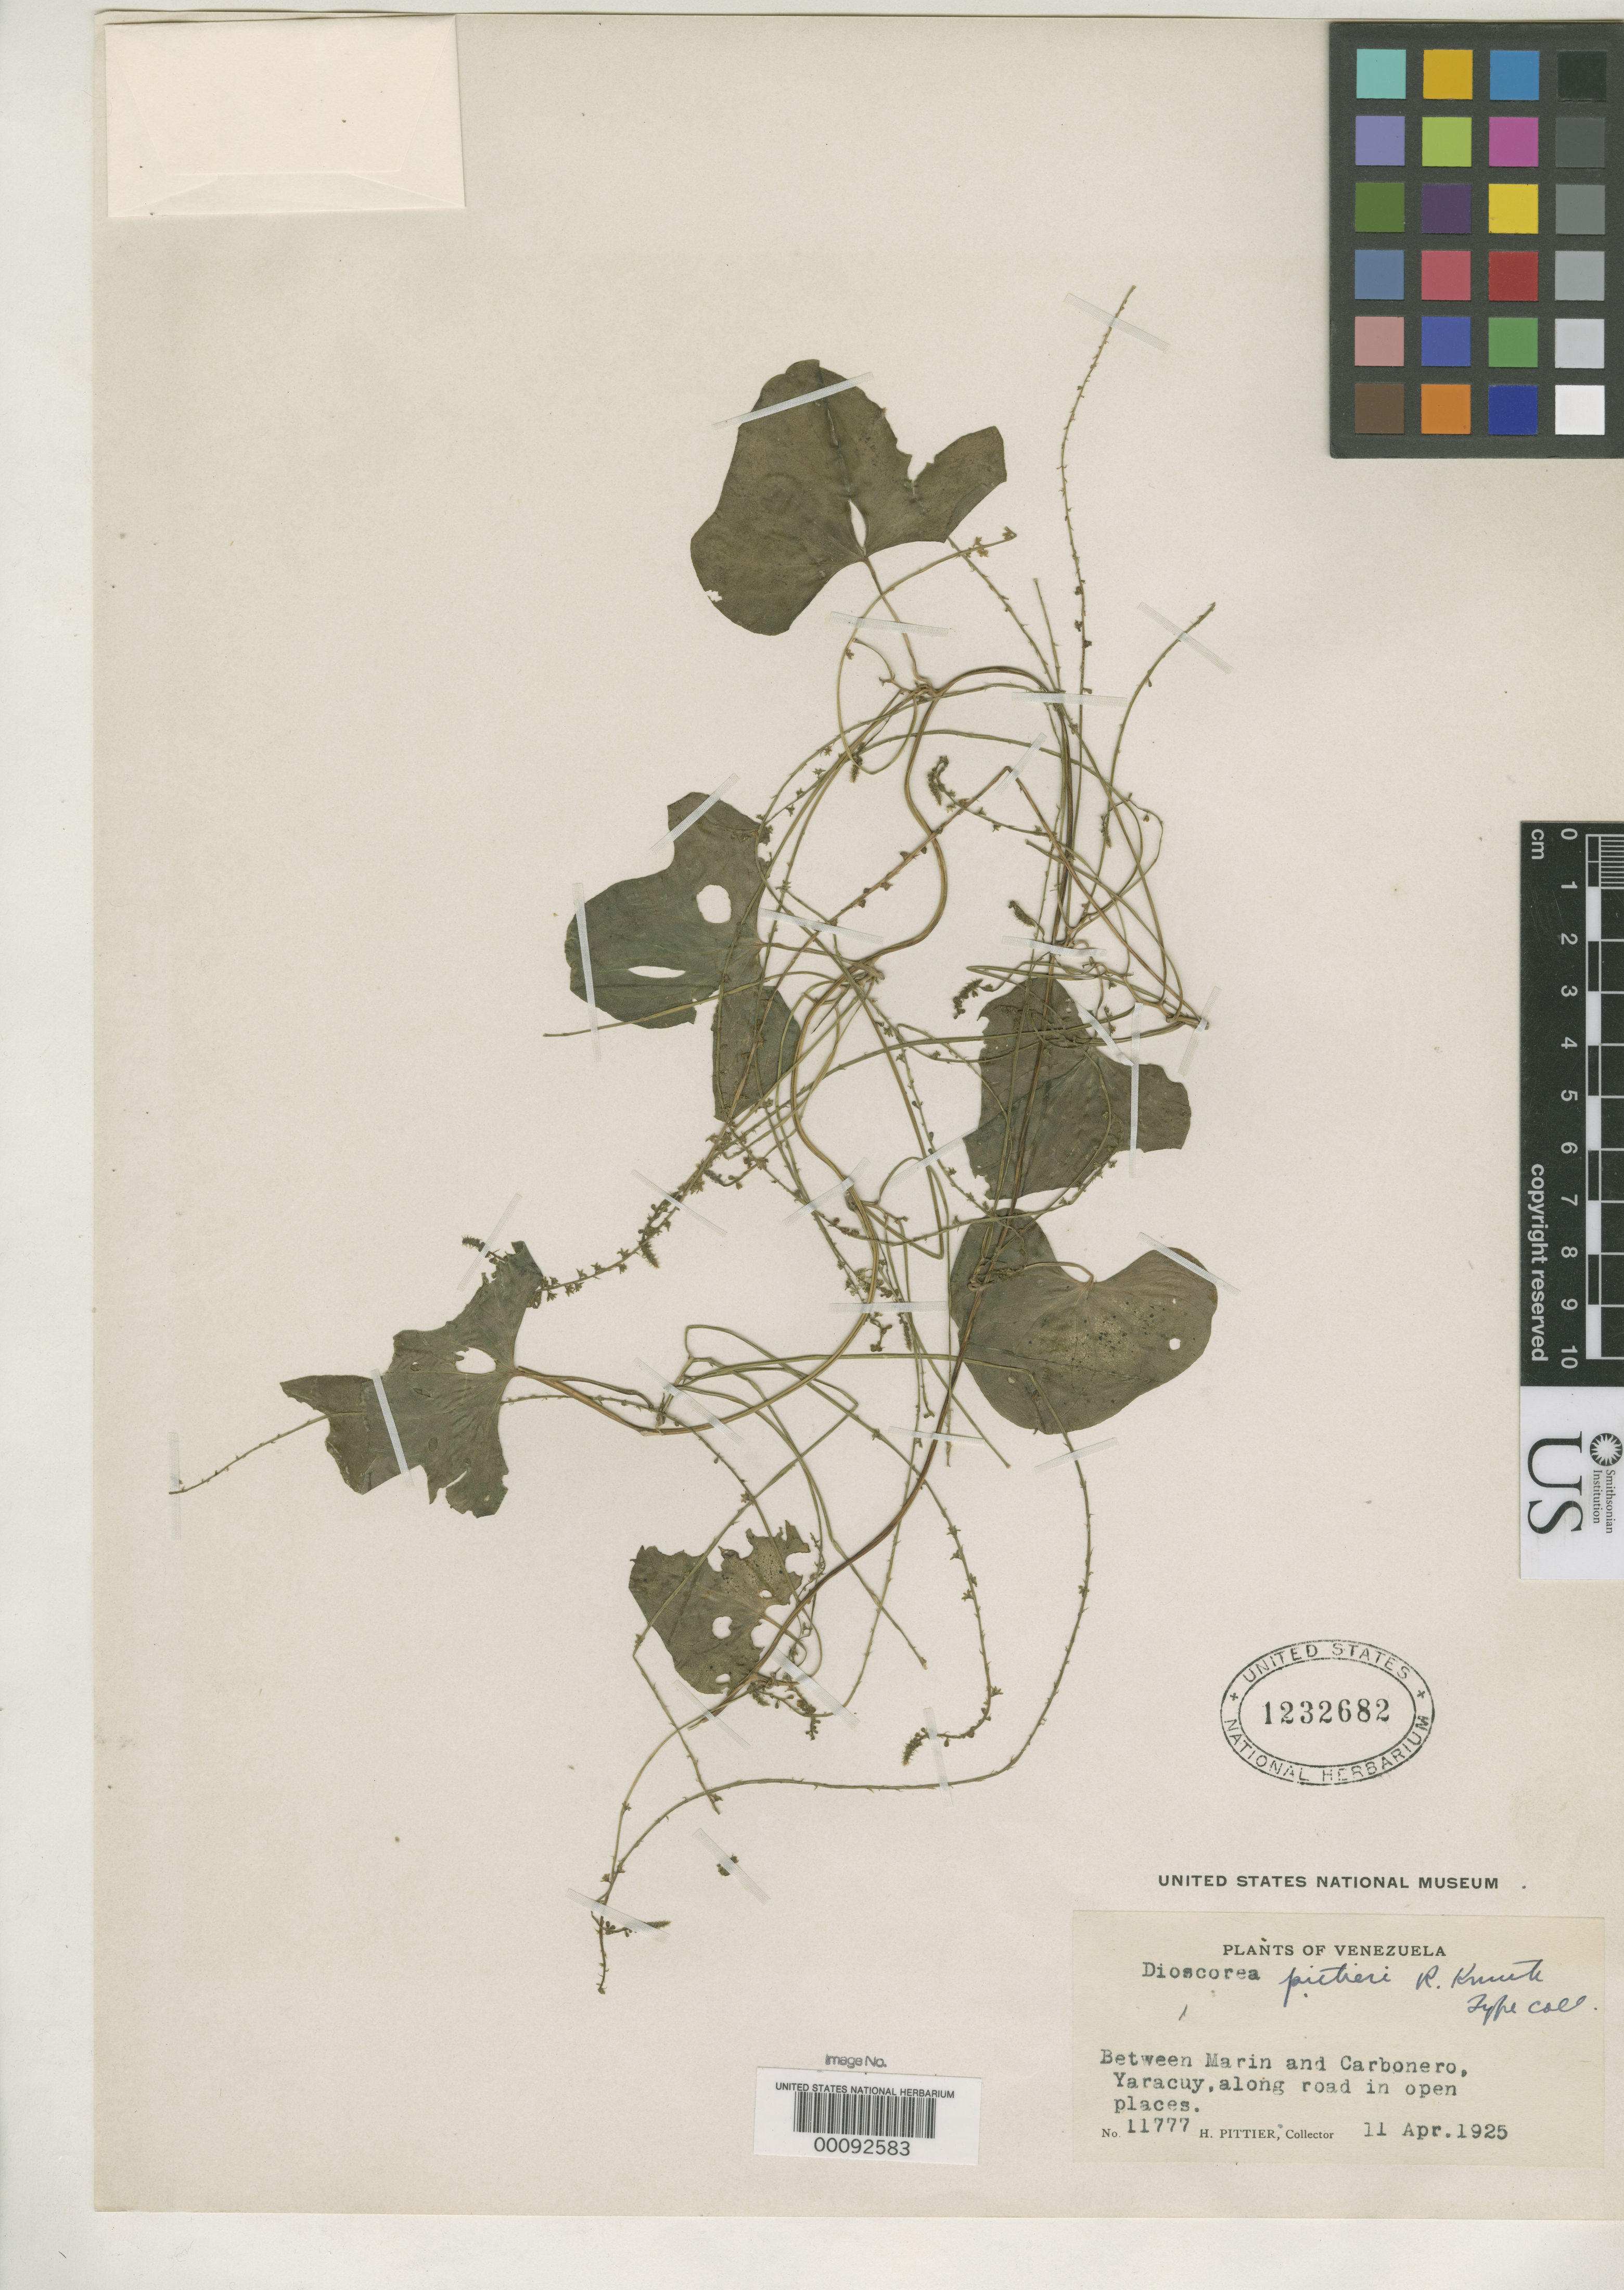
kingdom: Plantae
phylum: Tracheophyta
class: Liliopsida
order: Dioscoreales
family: Dioscoreaceae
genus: Dioscorea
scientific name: Dioscorea pittieri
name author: R. Knuth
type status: Isotype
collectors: H. F. Pittier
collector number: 11777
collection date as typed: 11 Apr 1925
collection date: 1925-04-11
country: Venezuela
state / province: Yaracuy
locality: Between Marin and Carbonero.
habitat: Along road in open places.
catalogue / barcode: US 1232682